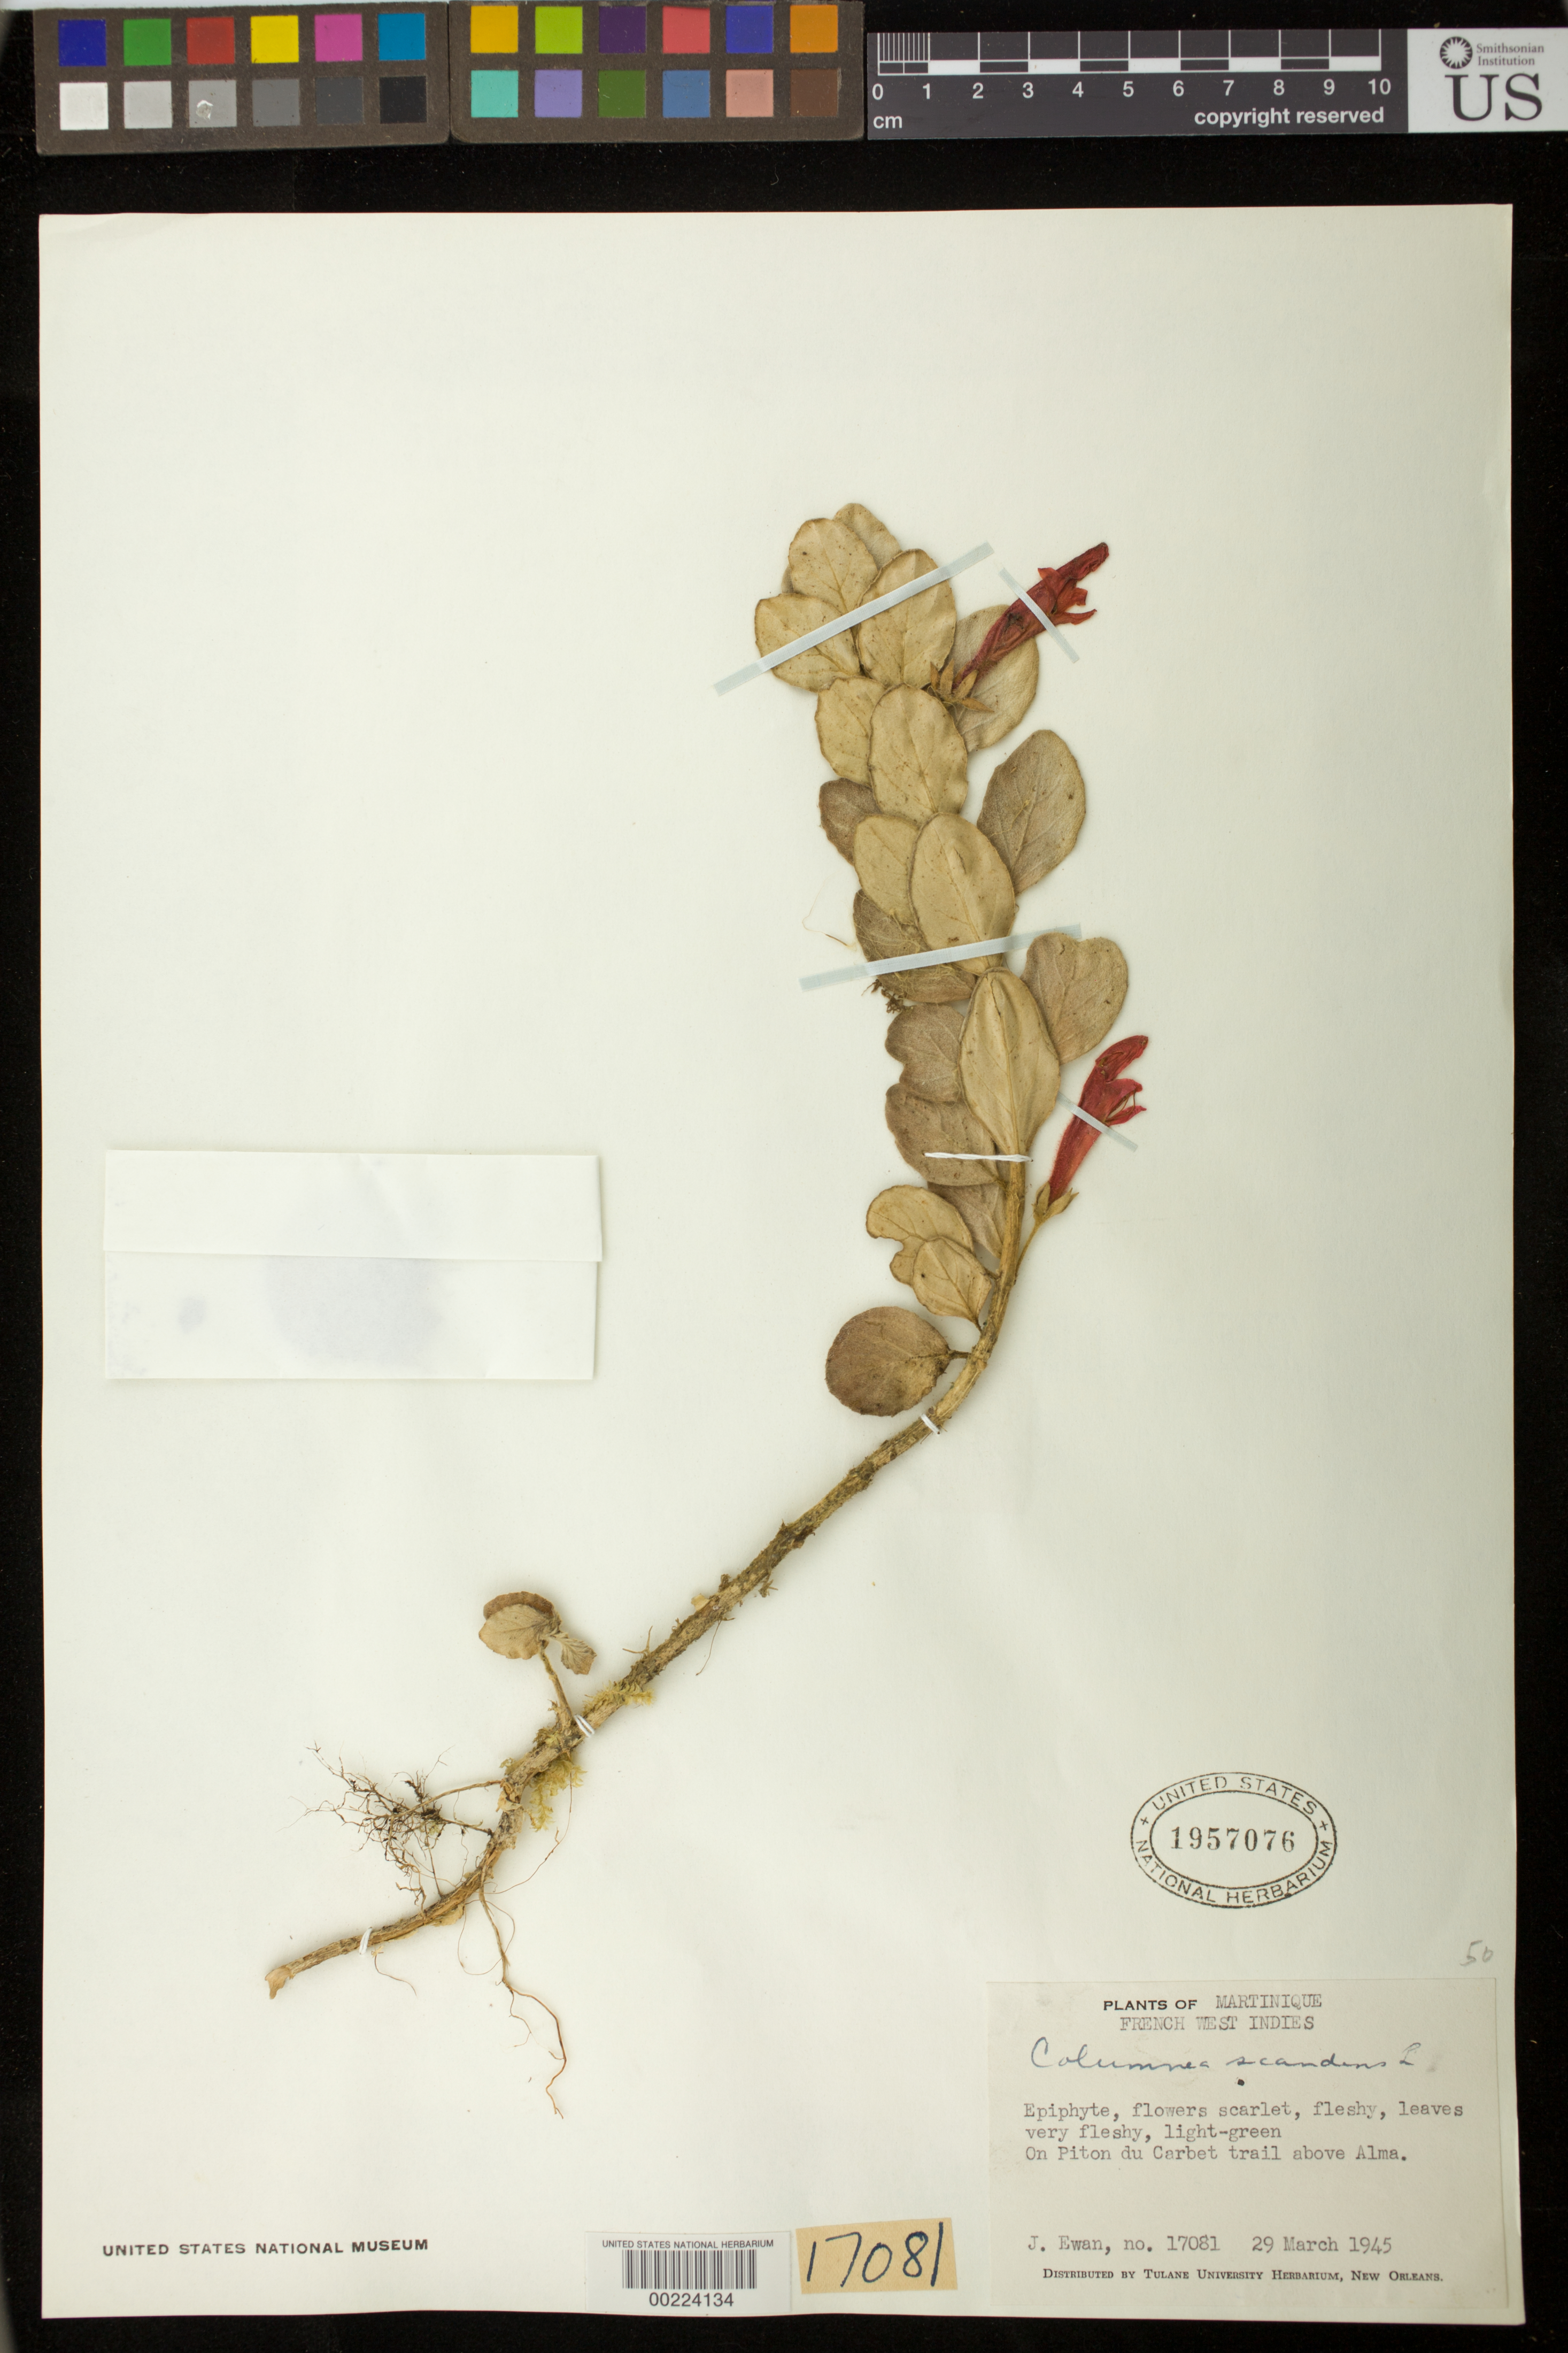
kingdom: Plantae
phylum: Tracheophyta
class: Magnoliopsida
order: Lamiales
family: Gesneriaceae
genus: Columnea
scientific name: Columnea scandens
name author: L.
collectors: J. A. Ewan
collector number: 17081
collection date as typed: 29 Mar 1945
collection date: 1945-03-29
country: Martinique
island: Martinique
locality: On Piton du Carbet trail above Alma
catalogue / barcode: US 1957076